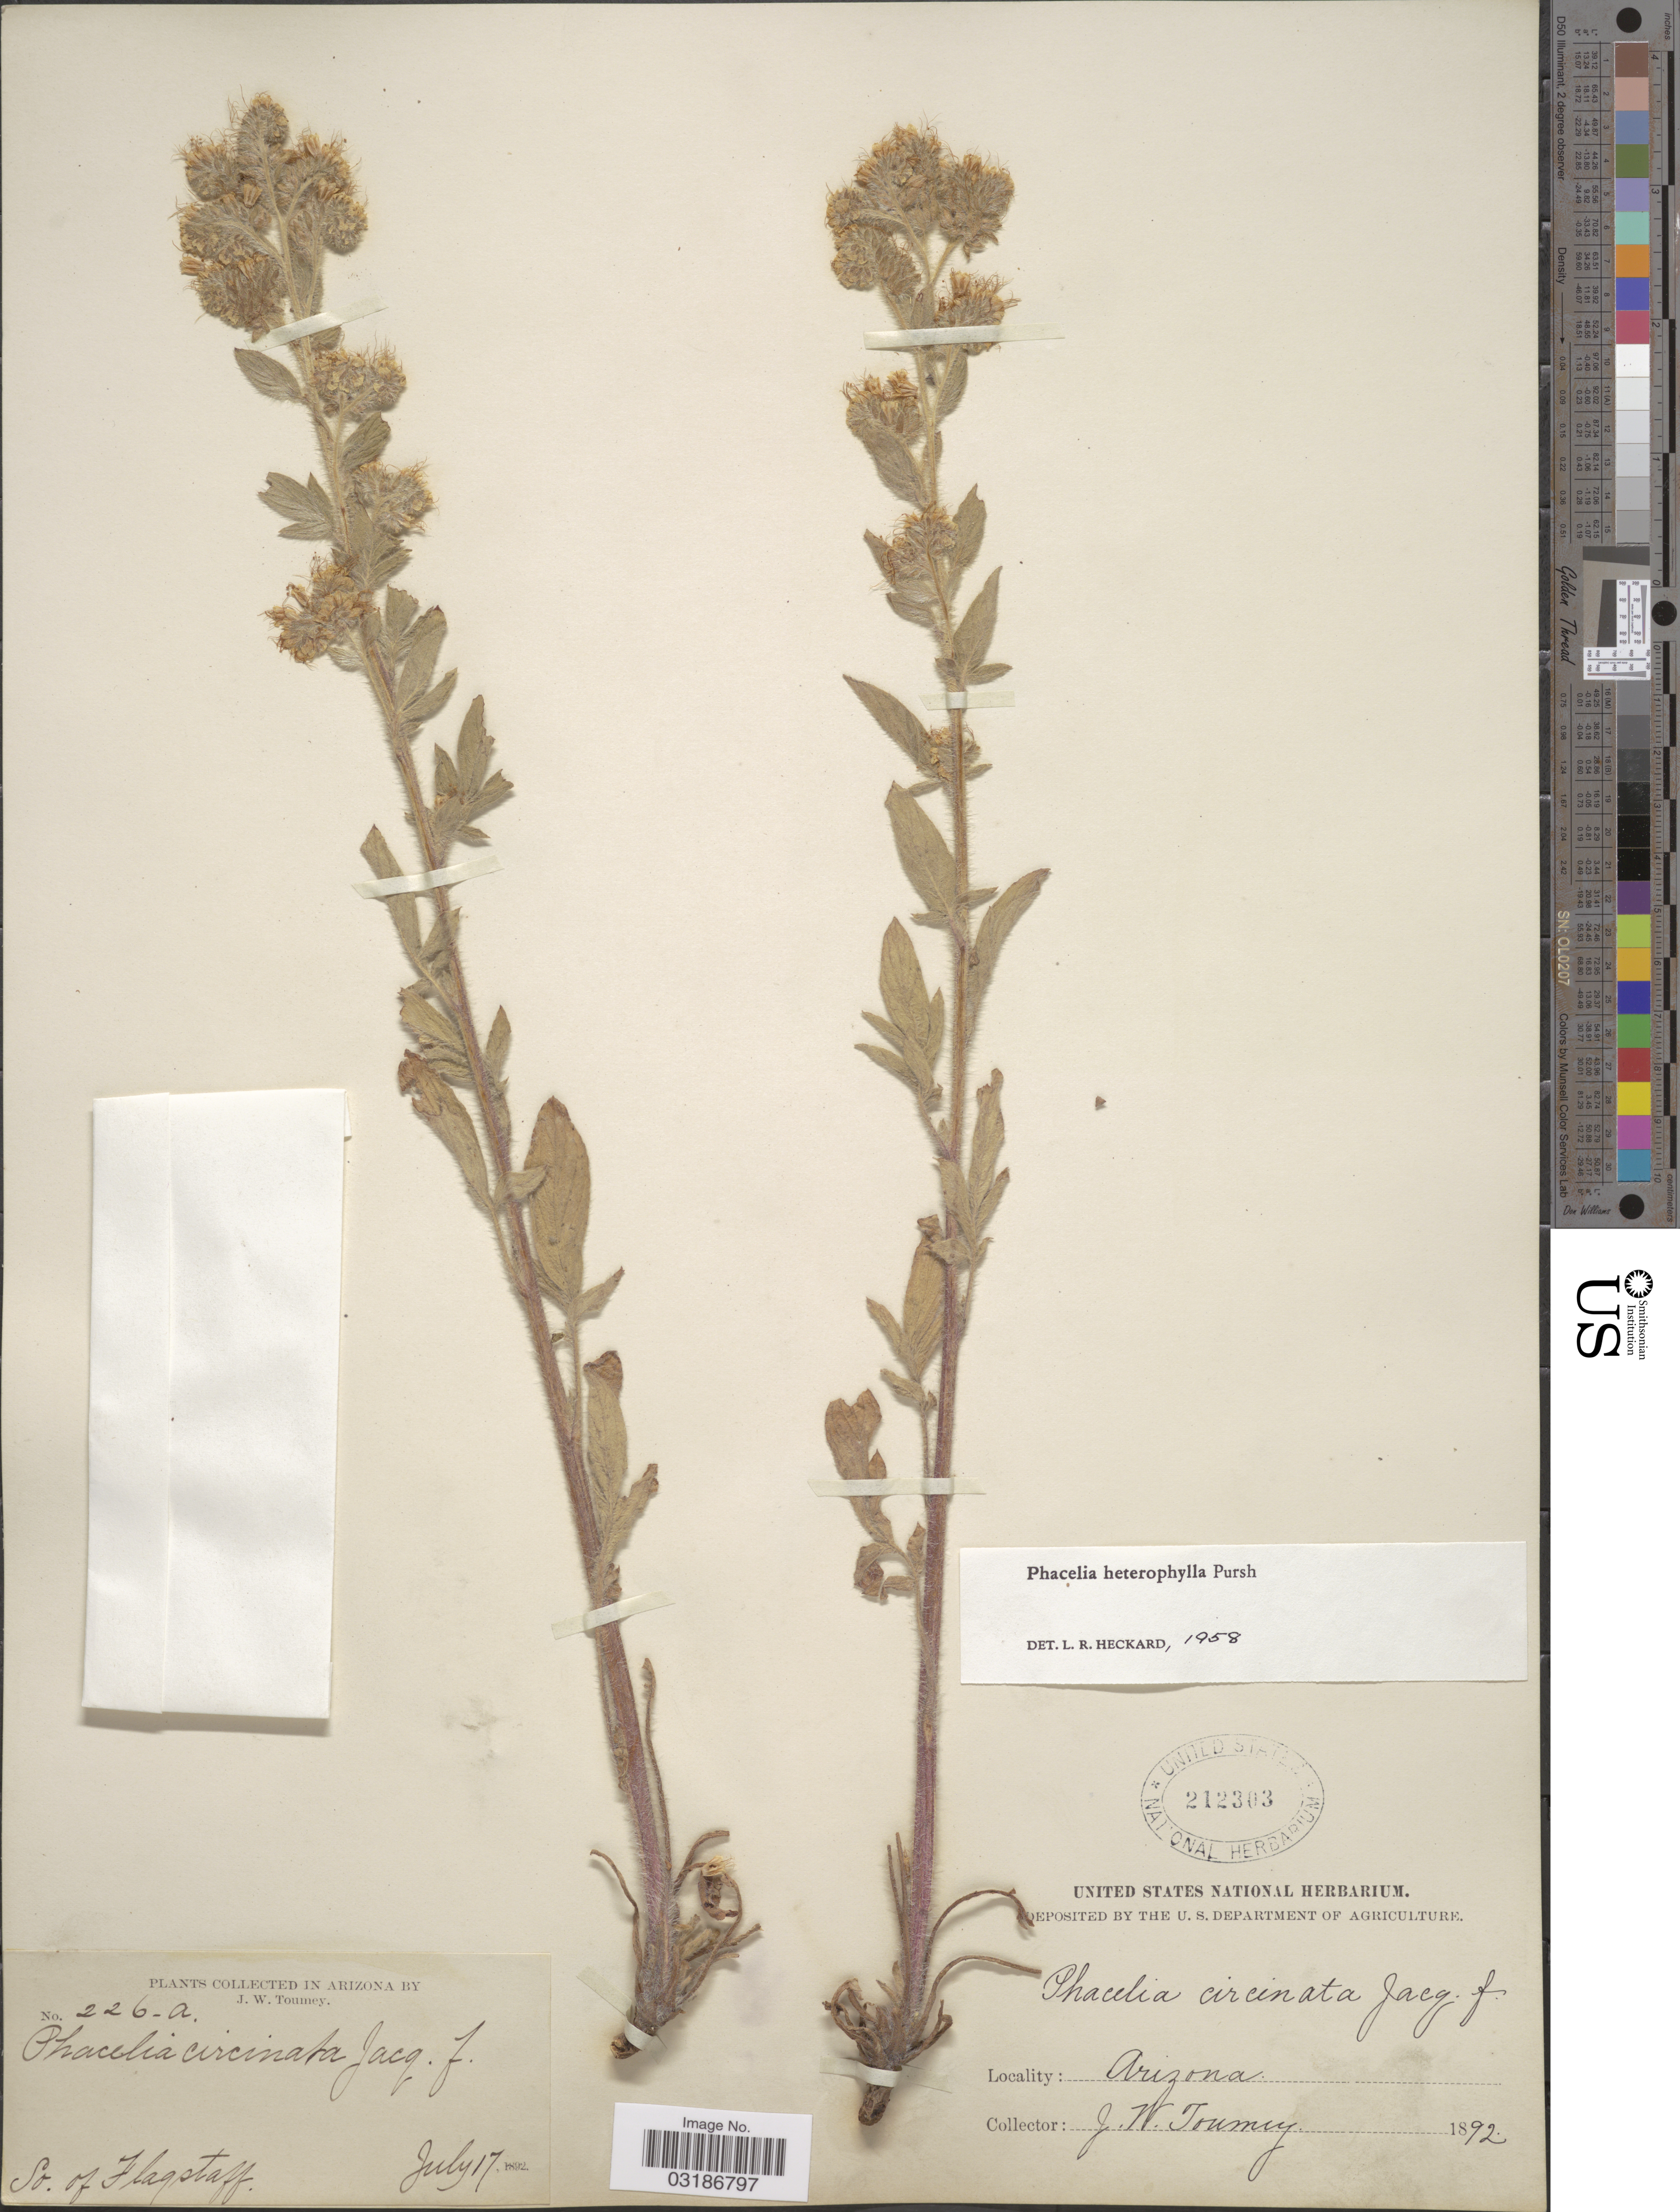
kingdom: Plantae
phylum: Tracheophyta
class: Magnoliopsida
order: Boraginales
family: Hydrophyllaceae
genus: Phacelia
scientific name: Phacelia heterophylla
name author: Pursh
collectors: J. W. Toumey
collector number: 226-a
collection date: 1892-07-17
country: United States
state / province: Arizona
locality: So. of Flagstaff.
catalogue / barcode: US 212303